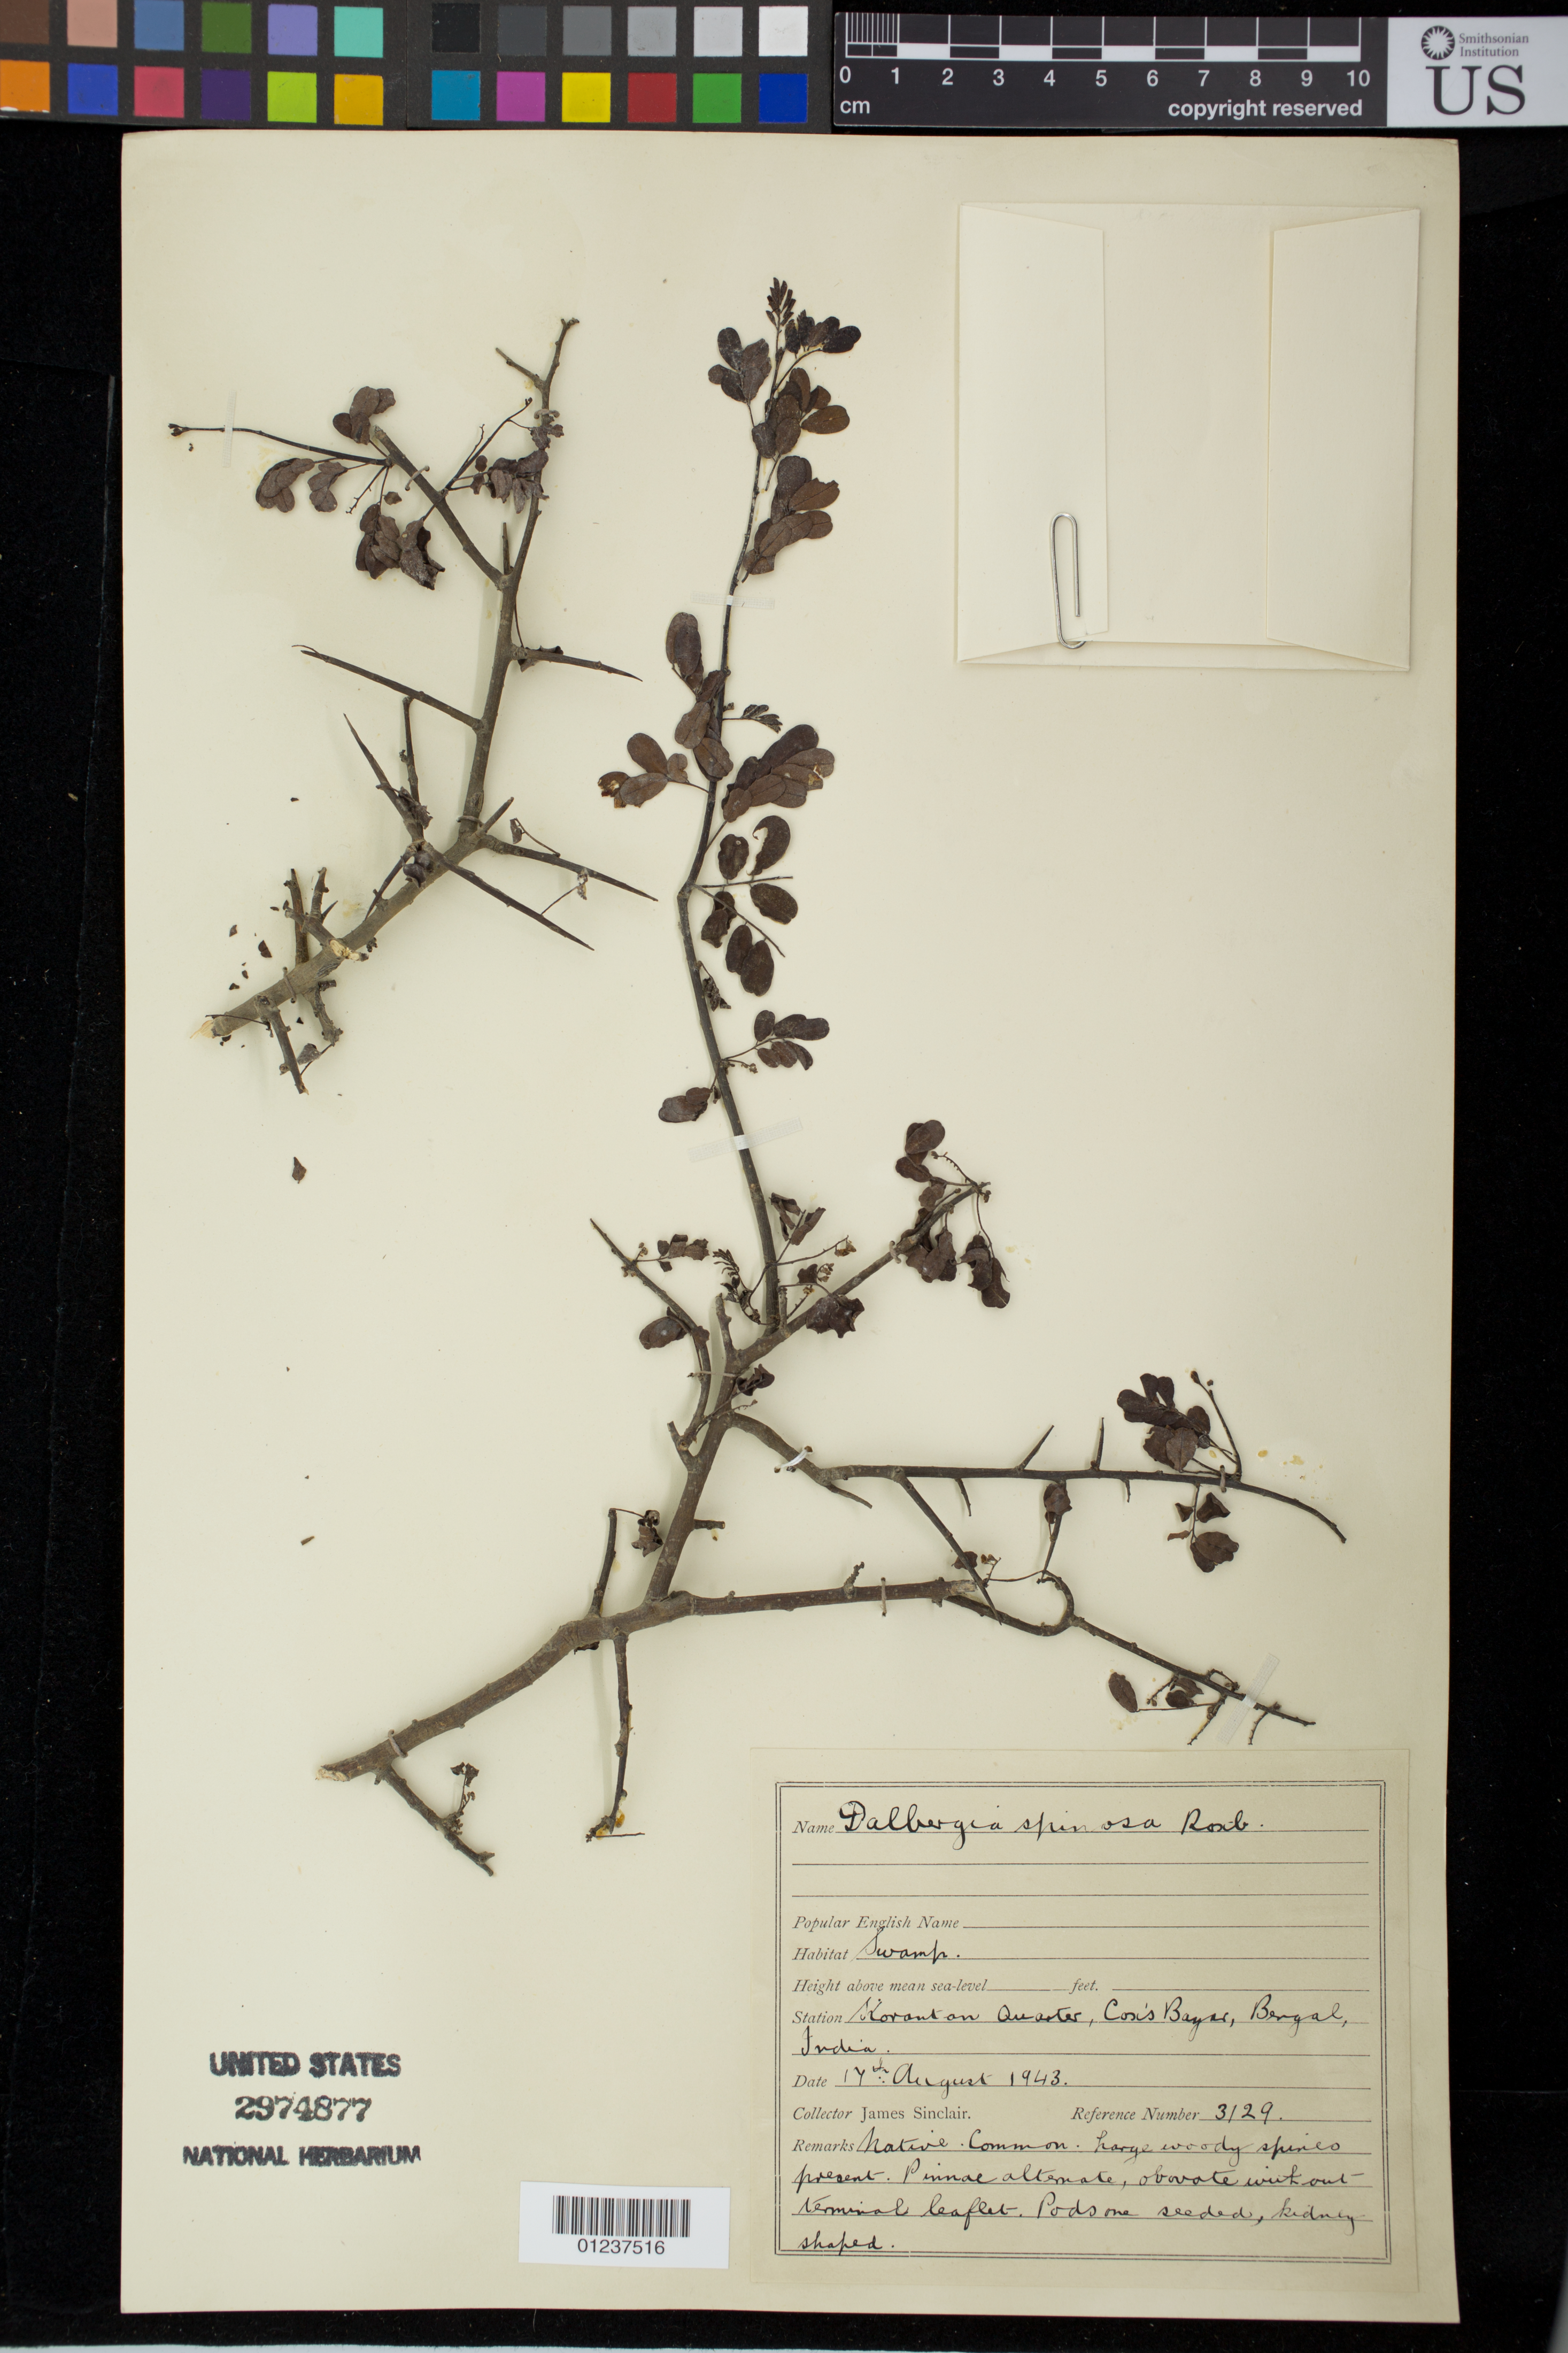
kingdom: Plantae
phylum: Tracheophyta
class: Magnoliopsida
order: Fabales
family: Fabaceae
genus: Dalbergia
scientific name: Dalbergia spinosa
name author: Roxb.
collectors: J. Sinclair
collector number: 3129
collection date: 1943-08-17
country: Bangladesh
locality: Koranton Quarter, Cox's Bazar, Bengal.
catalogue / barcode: US 2974877